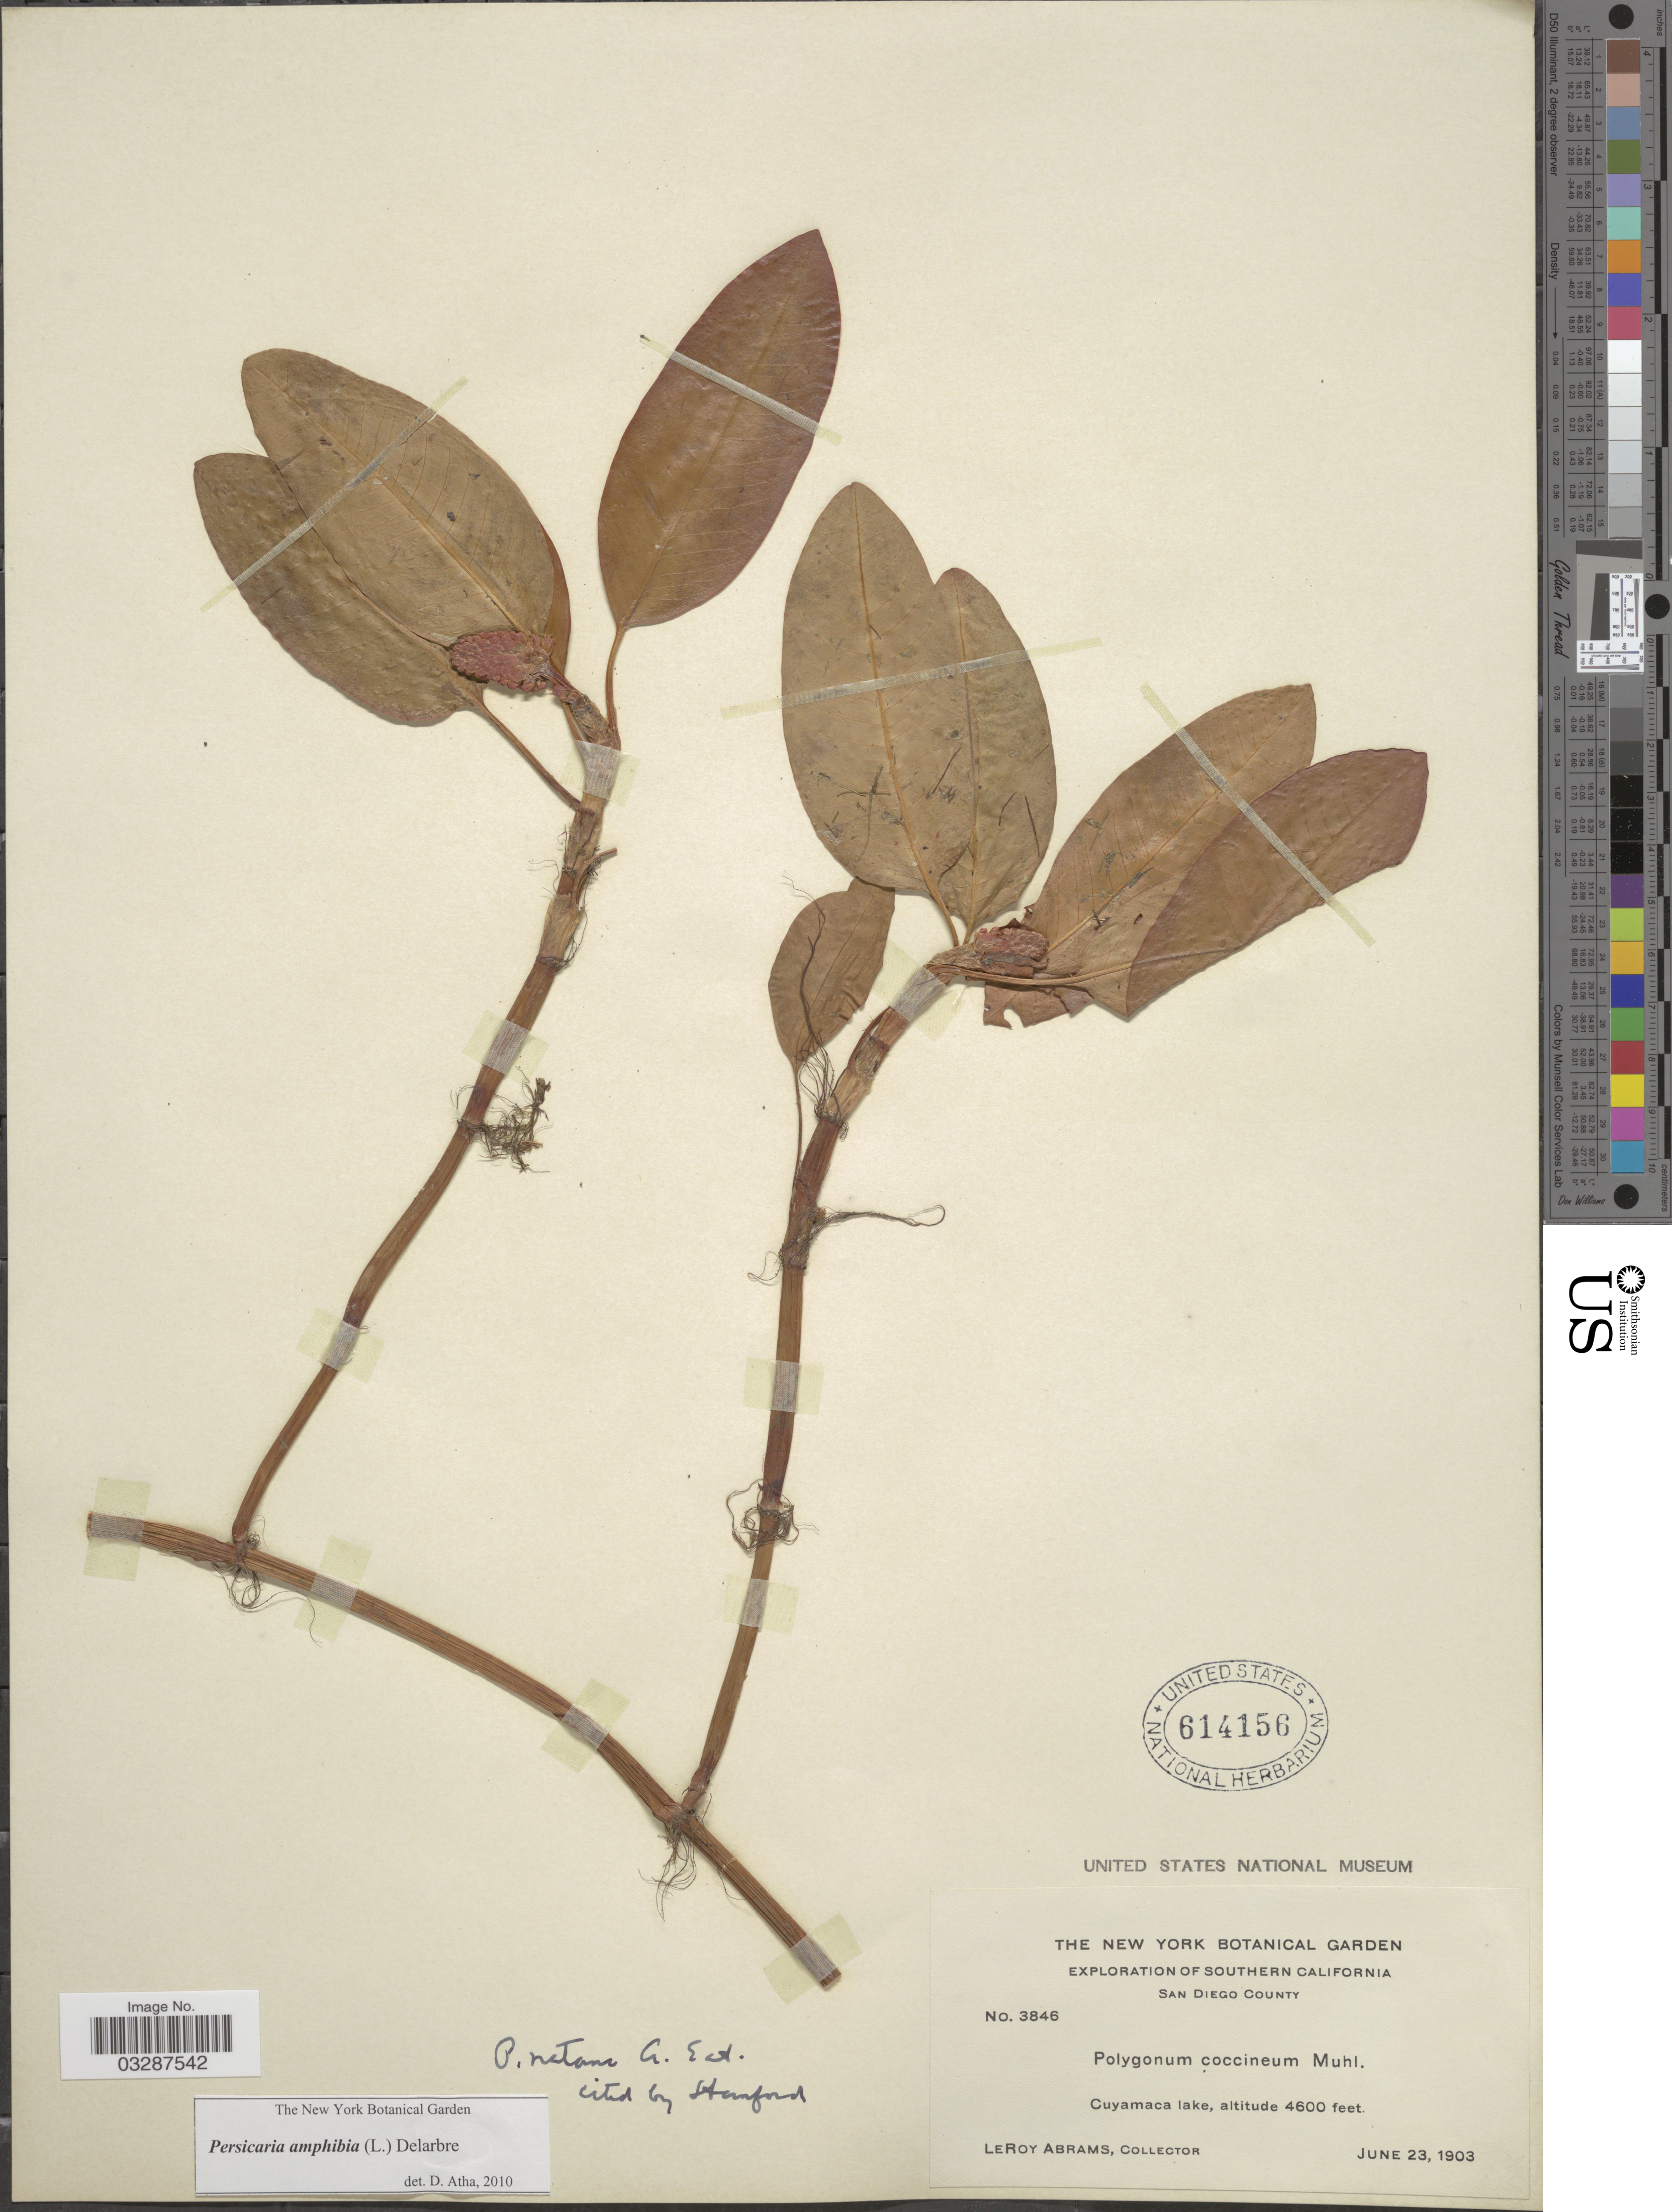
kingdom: Plantae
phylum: Tracheophyta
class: Magnoliopsida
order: Caryophyllales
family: Polygonaceae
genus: Persicaria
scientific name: Persicaria amphibia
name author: (L.) Delarbre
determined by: Atha, D. E.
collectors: L. Abrams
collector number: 3846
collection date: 1903-06-23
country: United States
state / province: California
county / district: San Diego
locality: Southern California. San Diego County. Cuyamaca Lake.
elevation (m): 1402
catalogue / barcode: US 614156